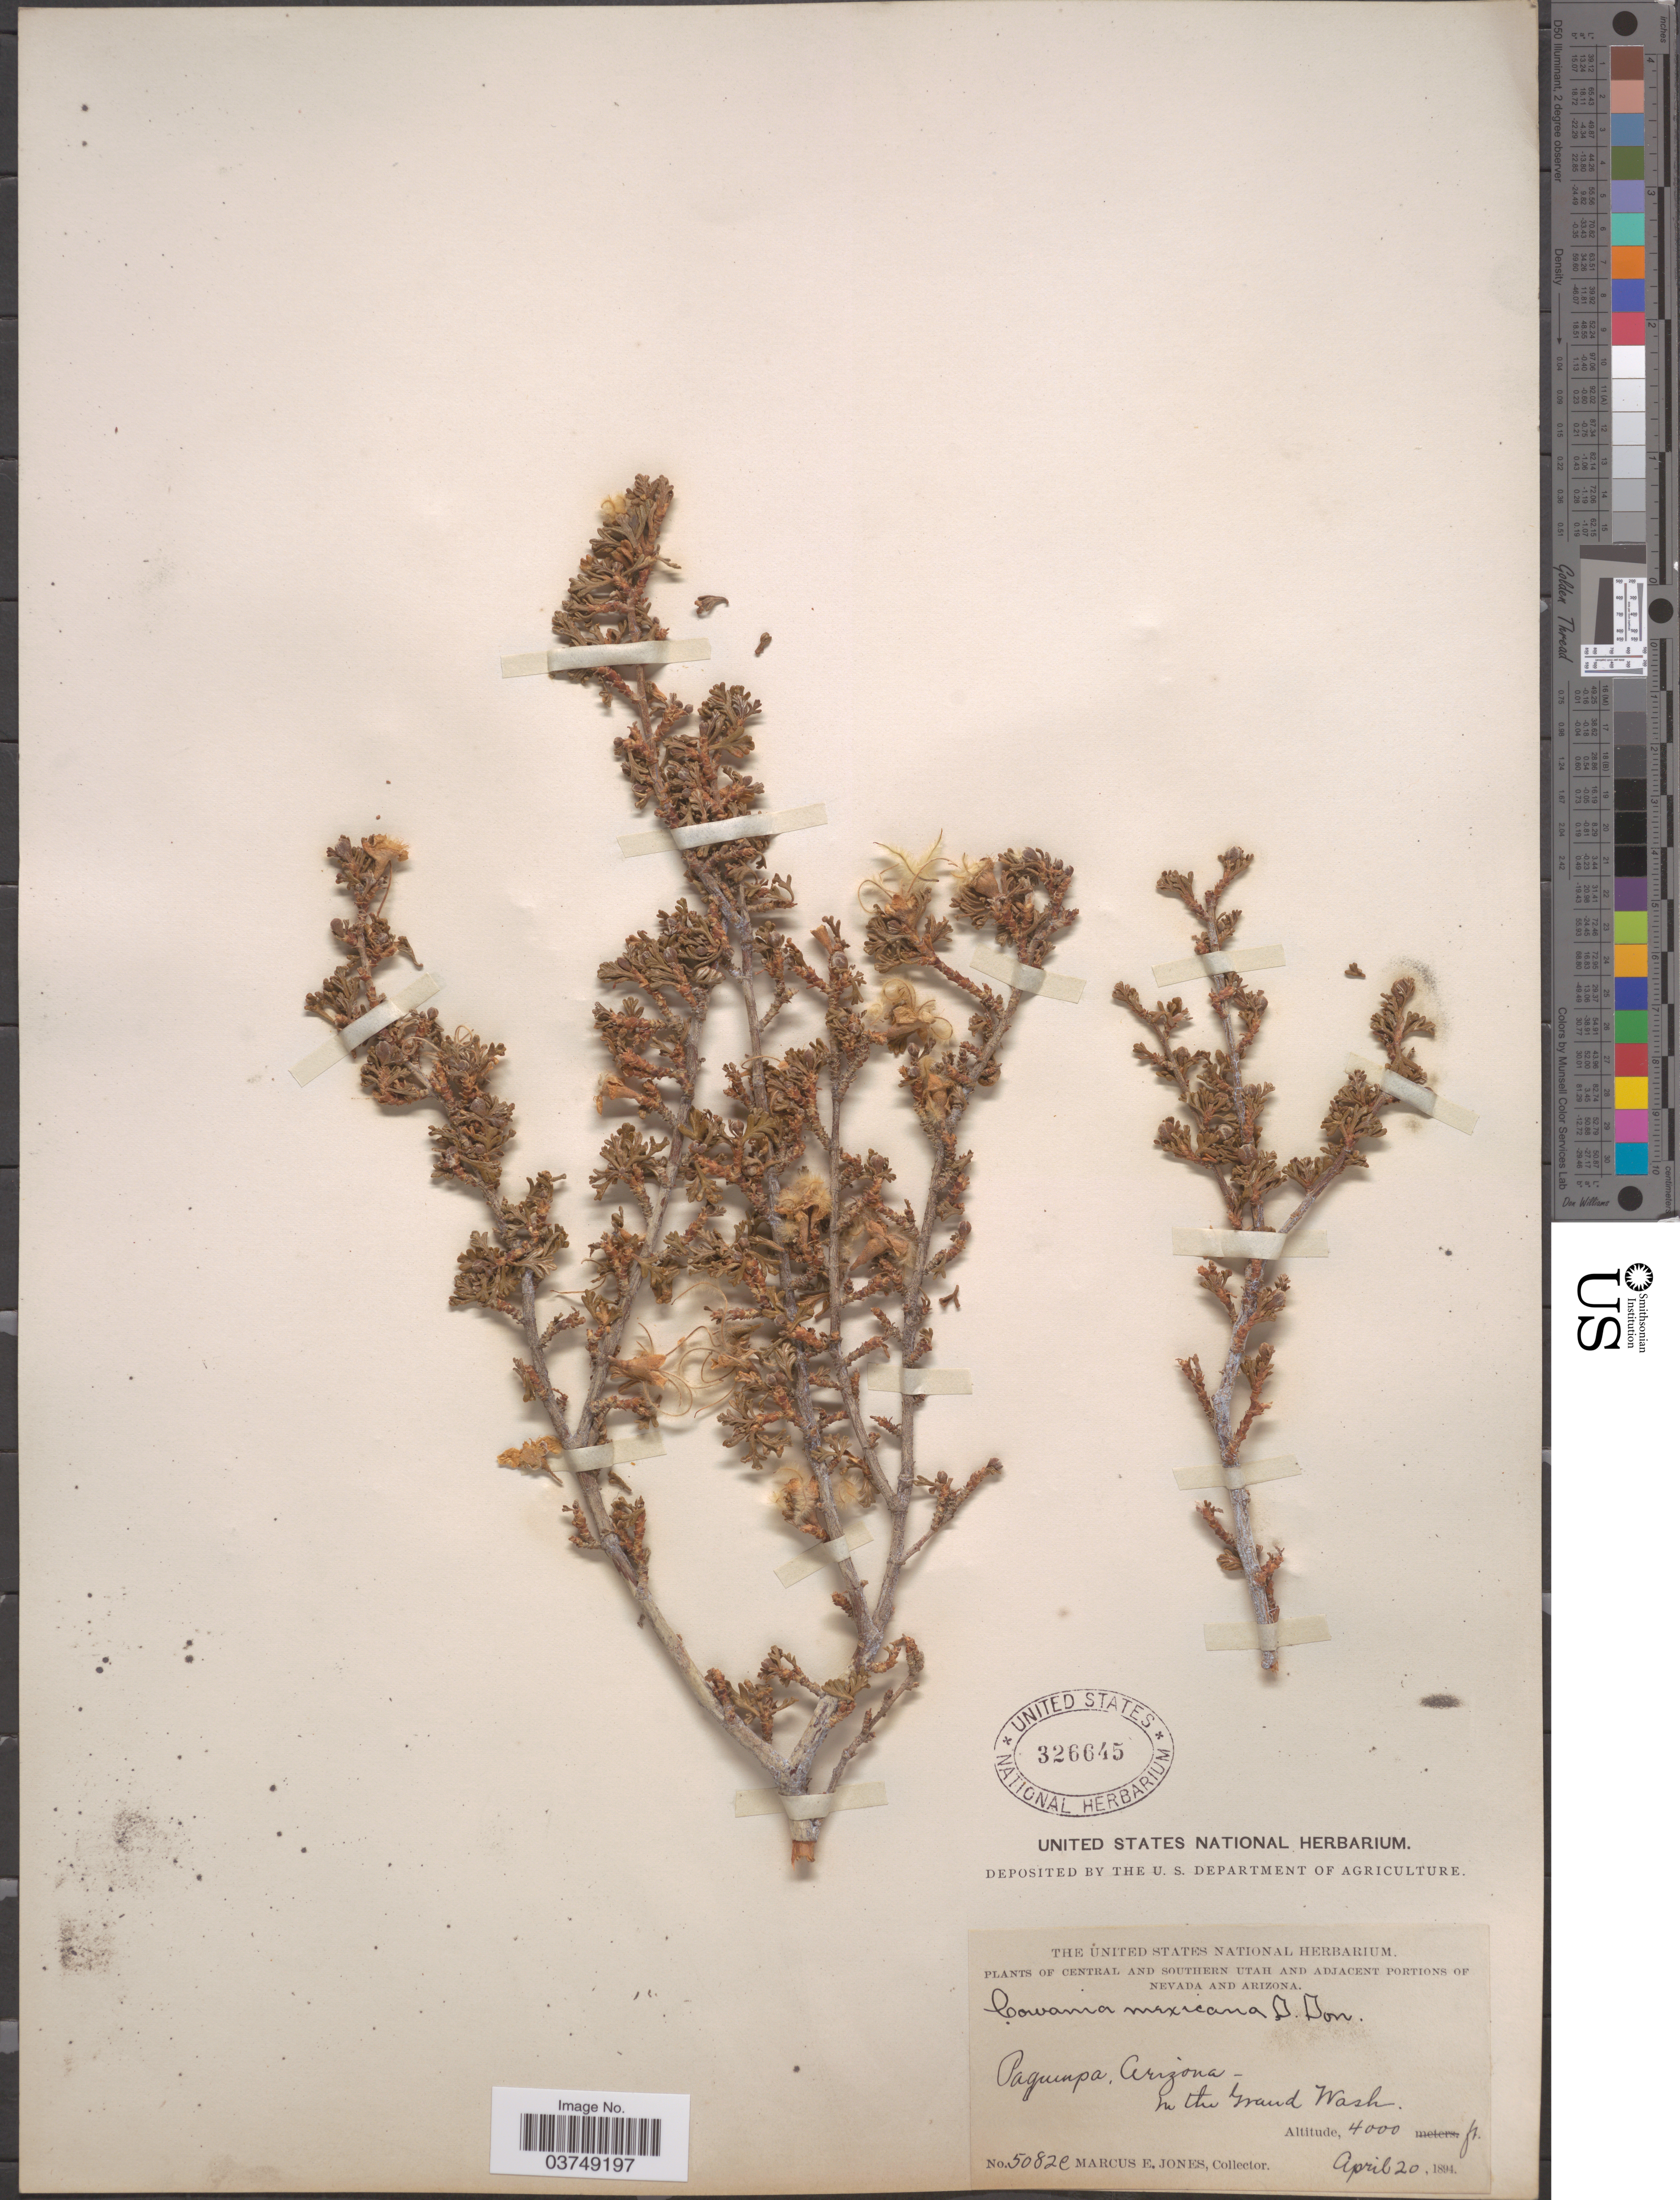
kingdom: Plantae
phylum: Tracheophyta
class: Magnoliopsida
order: Rosales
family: Rosaceae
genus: Purshia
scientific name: Purshia stansburyana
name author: (Torr.) Henrickson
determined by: Strong, Mark T., (BOT), Smithsonian Institution - National Museum of Natural History (UNITED STATES)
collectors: M. E. Jones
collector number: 5082e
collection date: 1894-04-20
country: United States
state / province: Arizona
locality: Central and southern Utah. Pagumpa. In the Grand Wash.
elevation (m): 1219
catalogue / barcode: US 326645